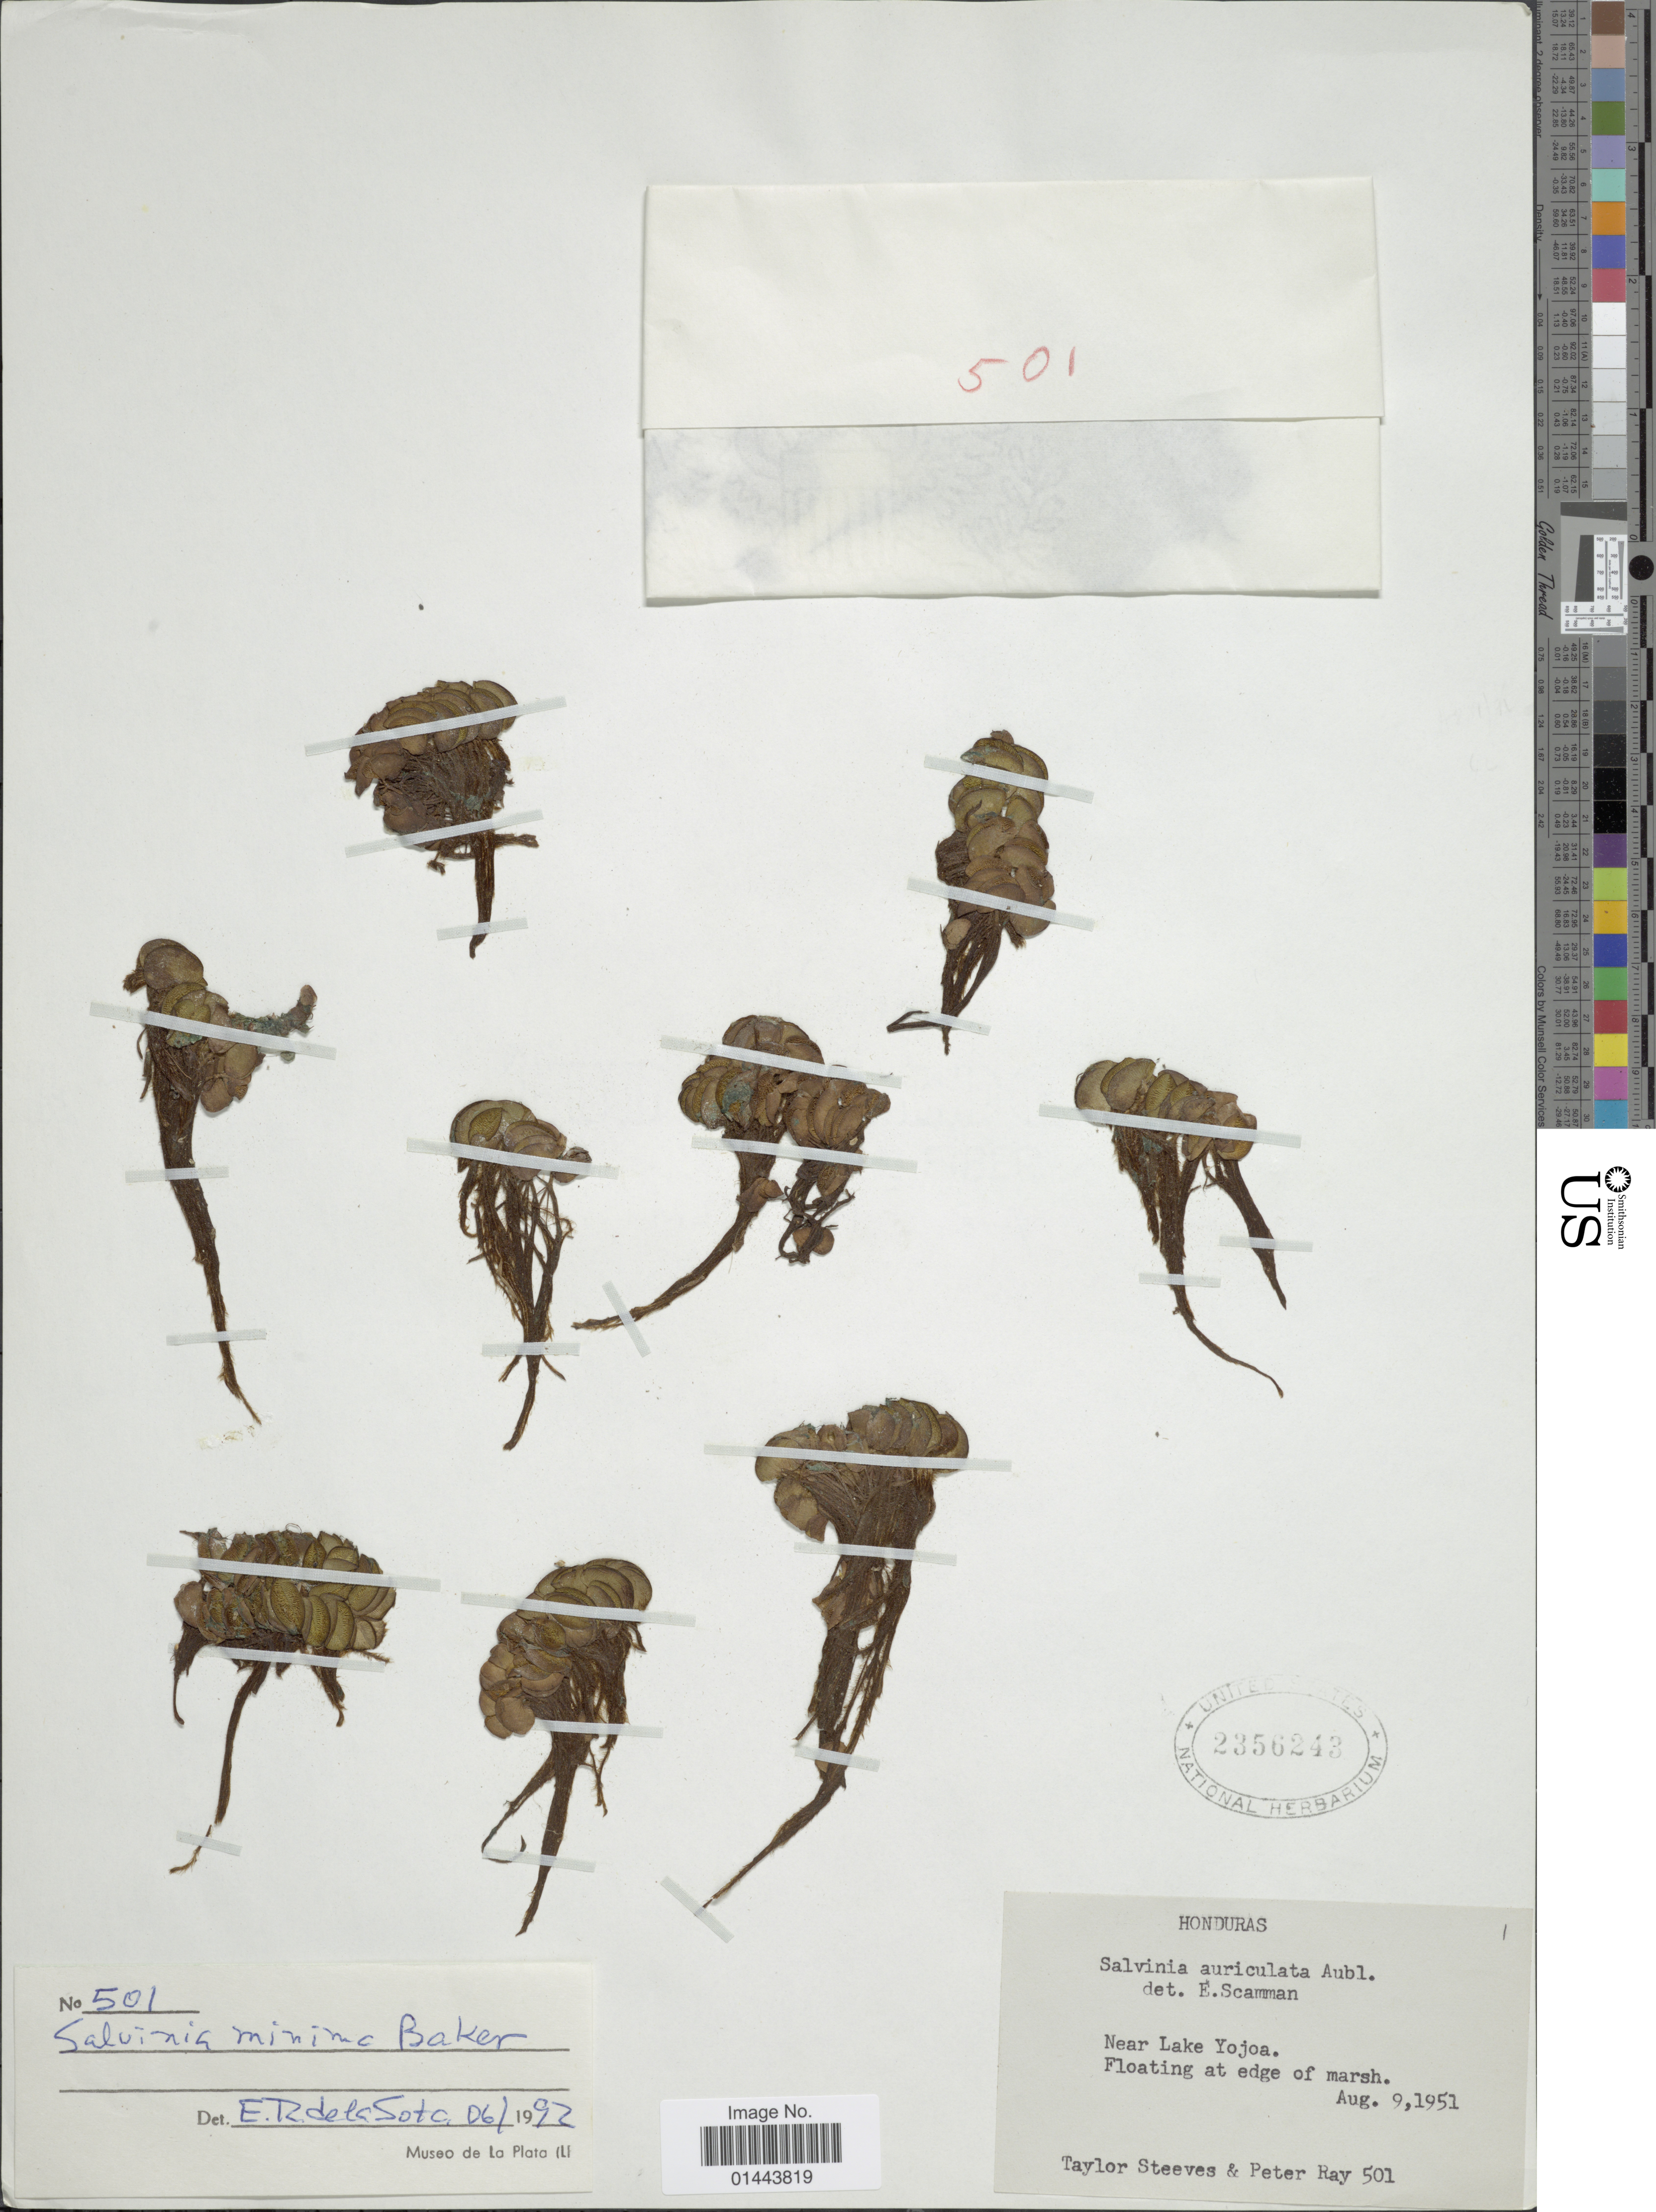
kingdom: Plantae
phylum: Tracheophyta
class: Polypodiopsida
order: Salviniales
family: Salviniaceae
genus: Salvinia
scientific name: Salvinia minima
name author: Baker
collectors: T. Steeves & P. Ray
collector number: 501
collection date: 1951-08-09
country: Honduras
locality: Near Lake Yoja, floating at edge of marsh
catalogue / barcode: US 2356243